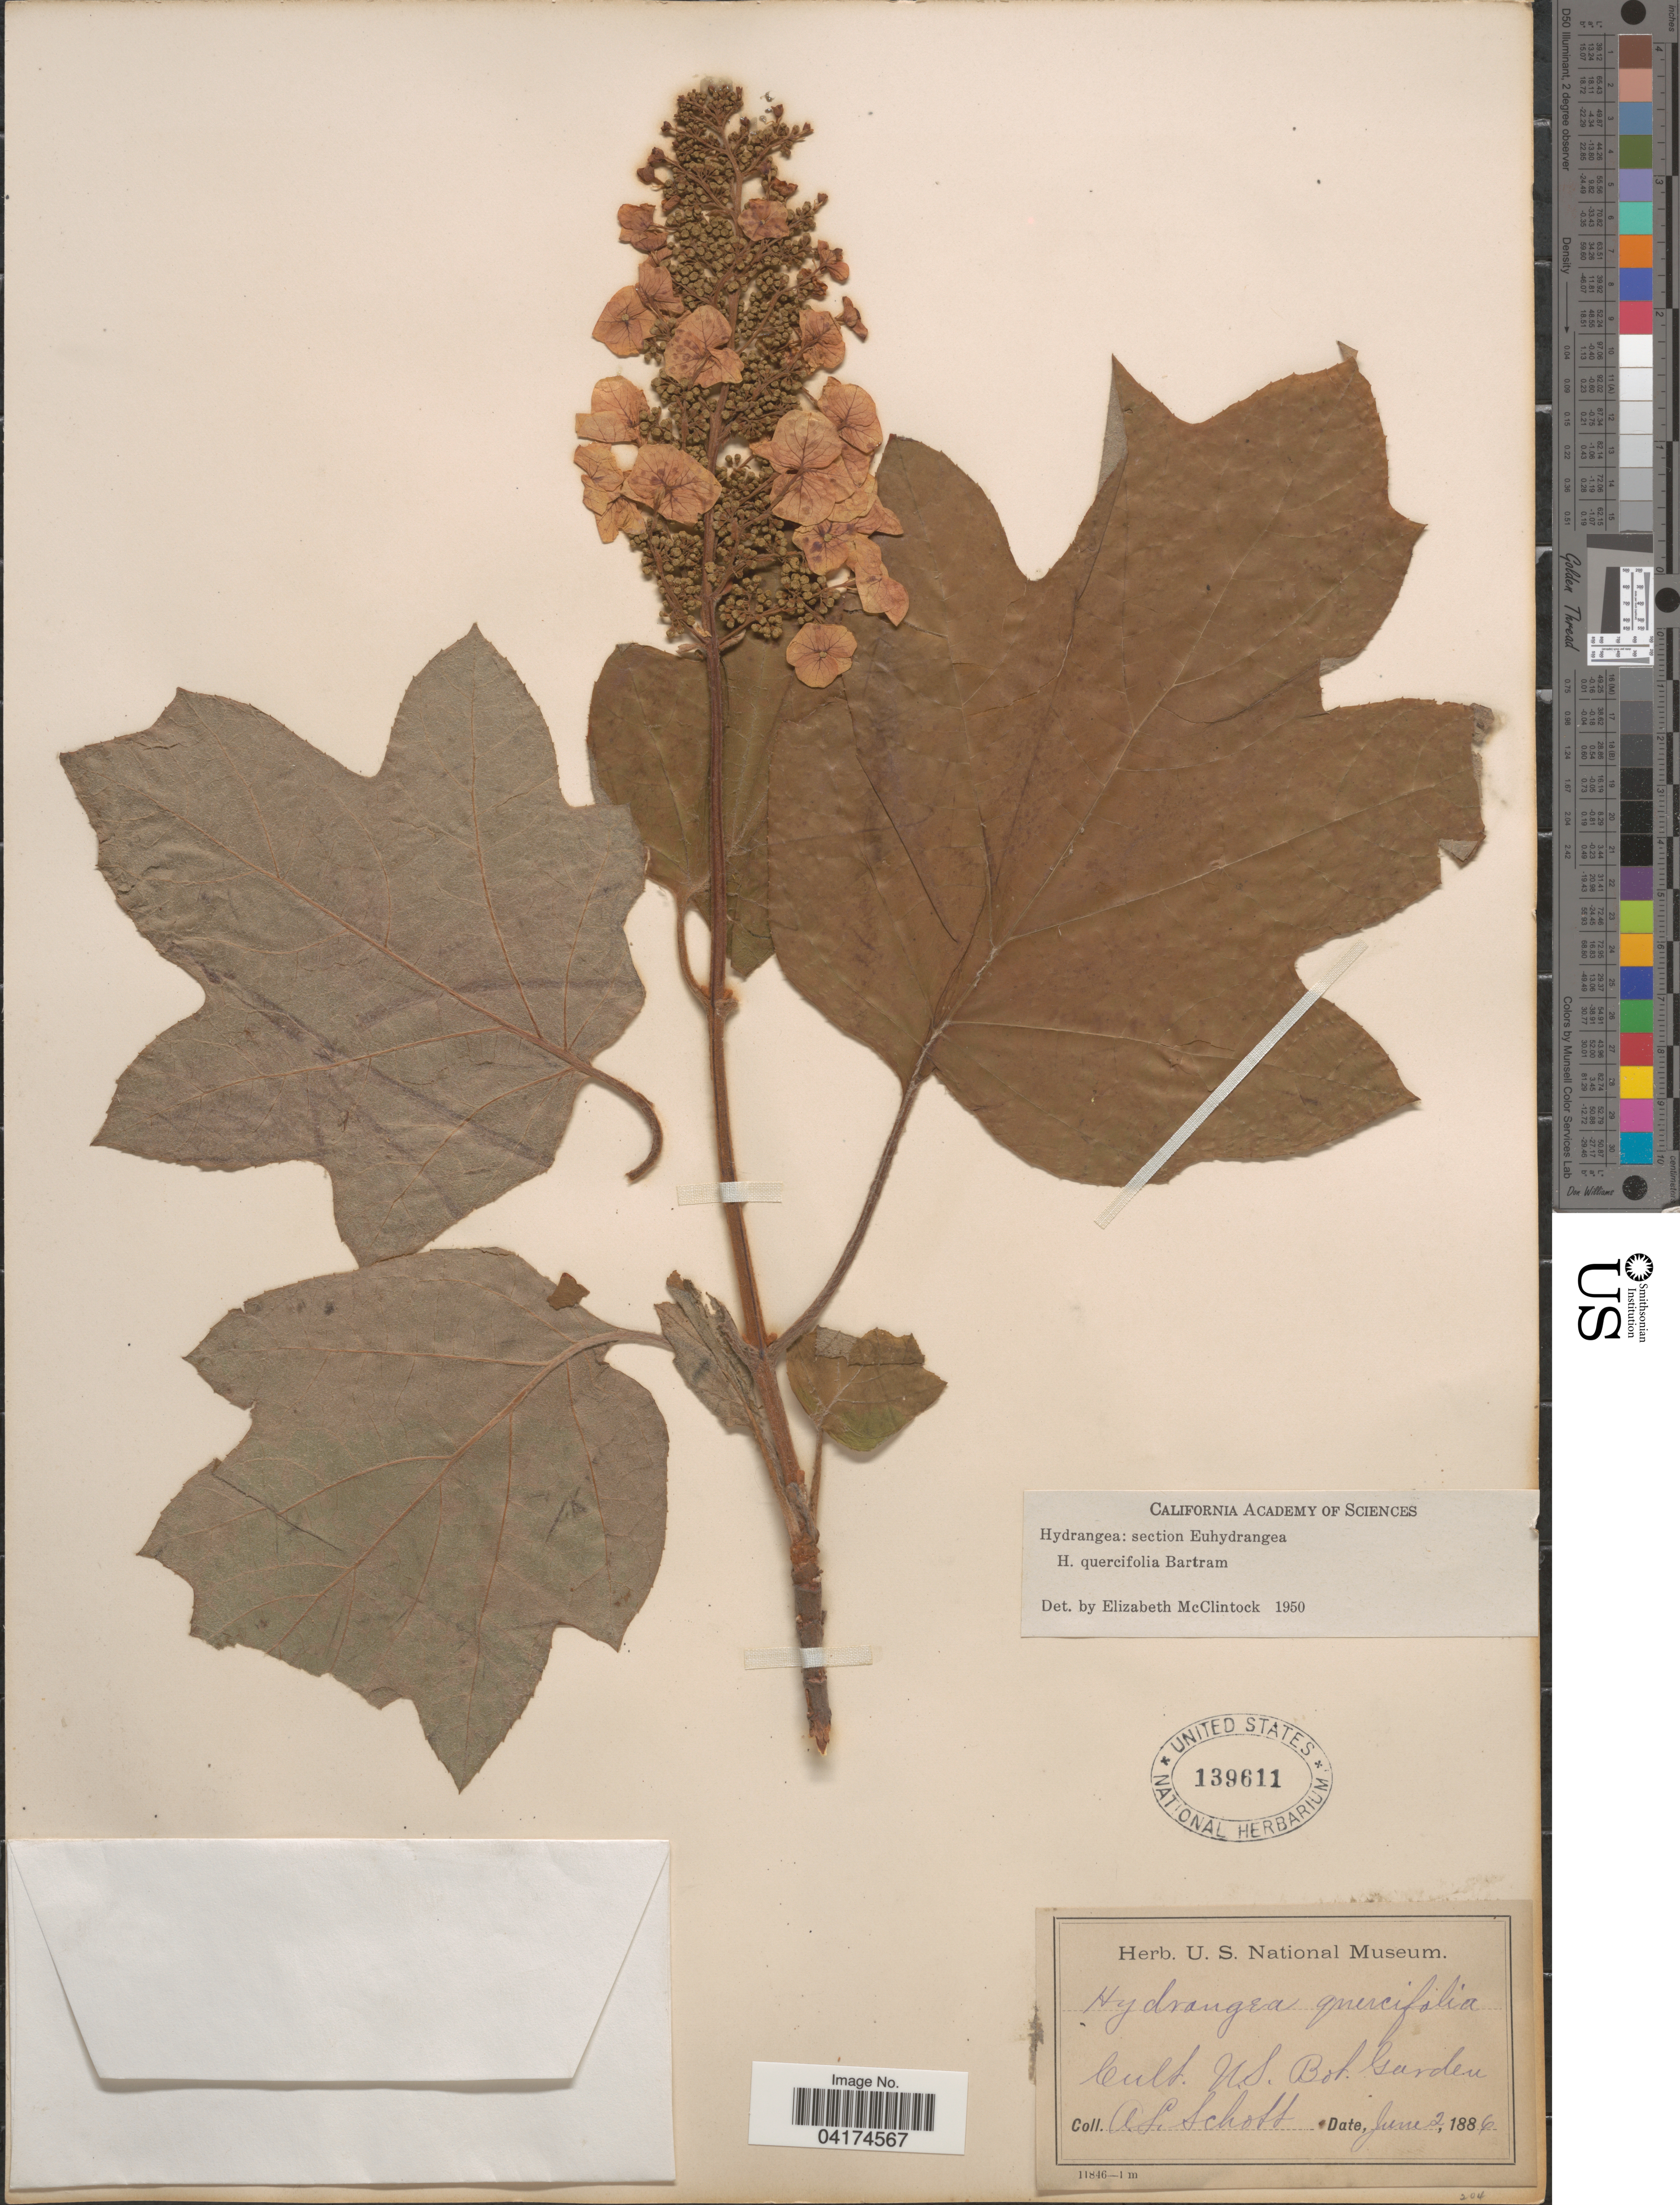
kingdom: Plantae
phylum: Tracheophyta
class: Magnoliopsida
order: Cornales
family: Hydrangeaceae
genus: Hydrangea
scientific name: Hydrangea quercifolia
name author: W. Bartram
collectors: A. L. Schott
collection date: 1886-06-02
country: United States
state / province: District of Columbia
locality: U.S. Bot. Garden.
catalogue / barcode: US 139611